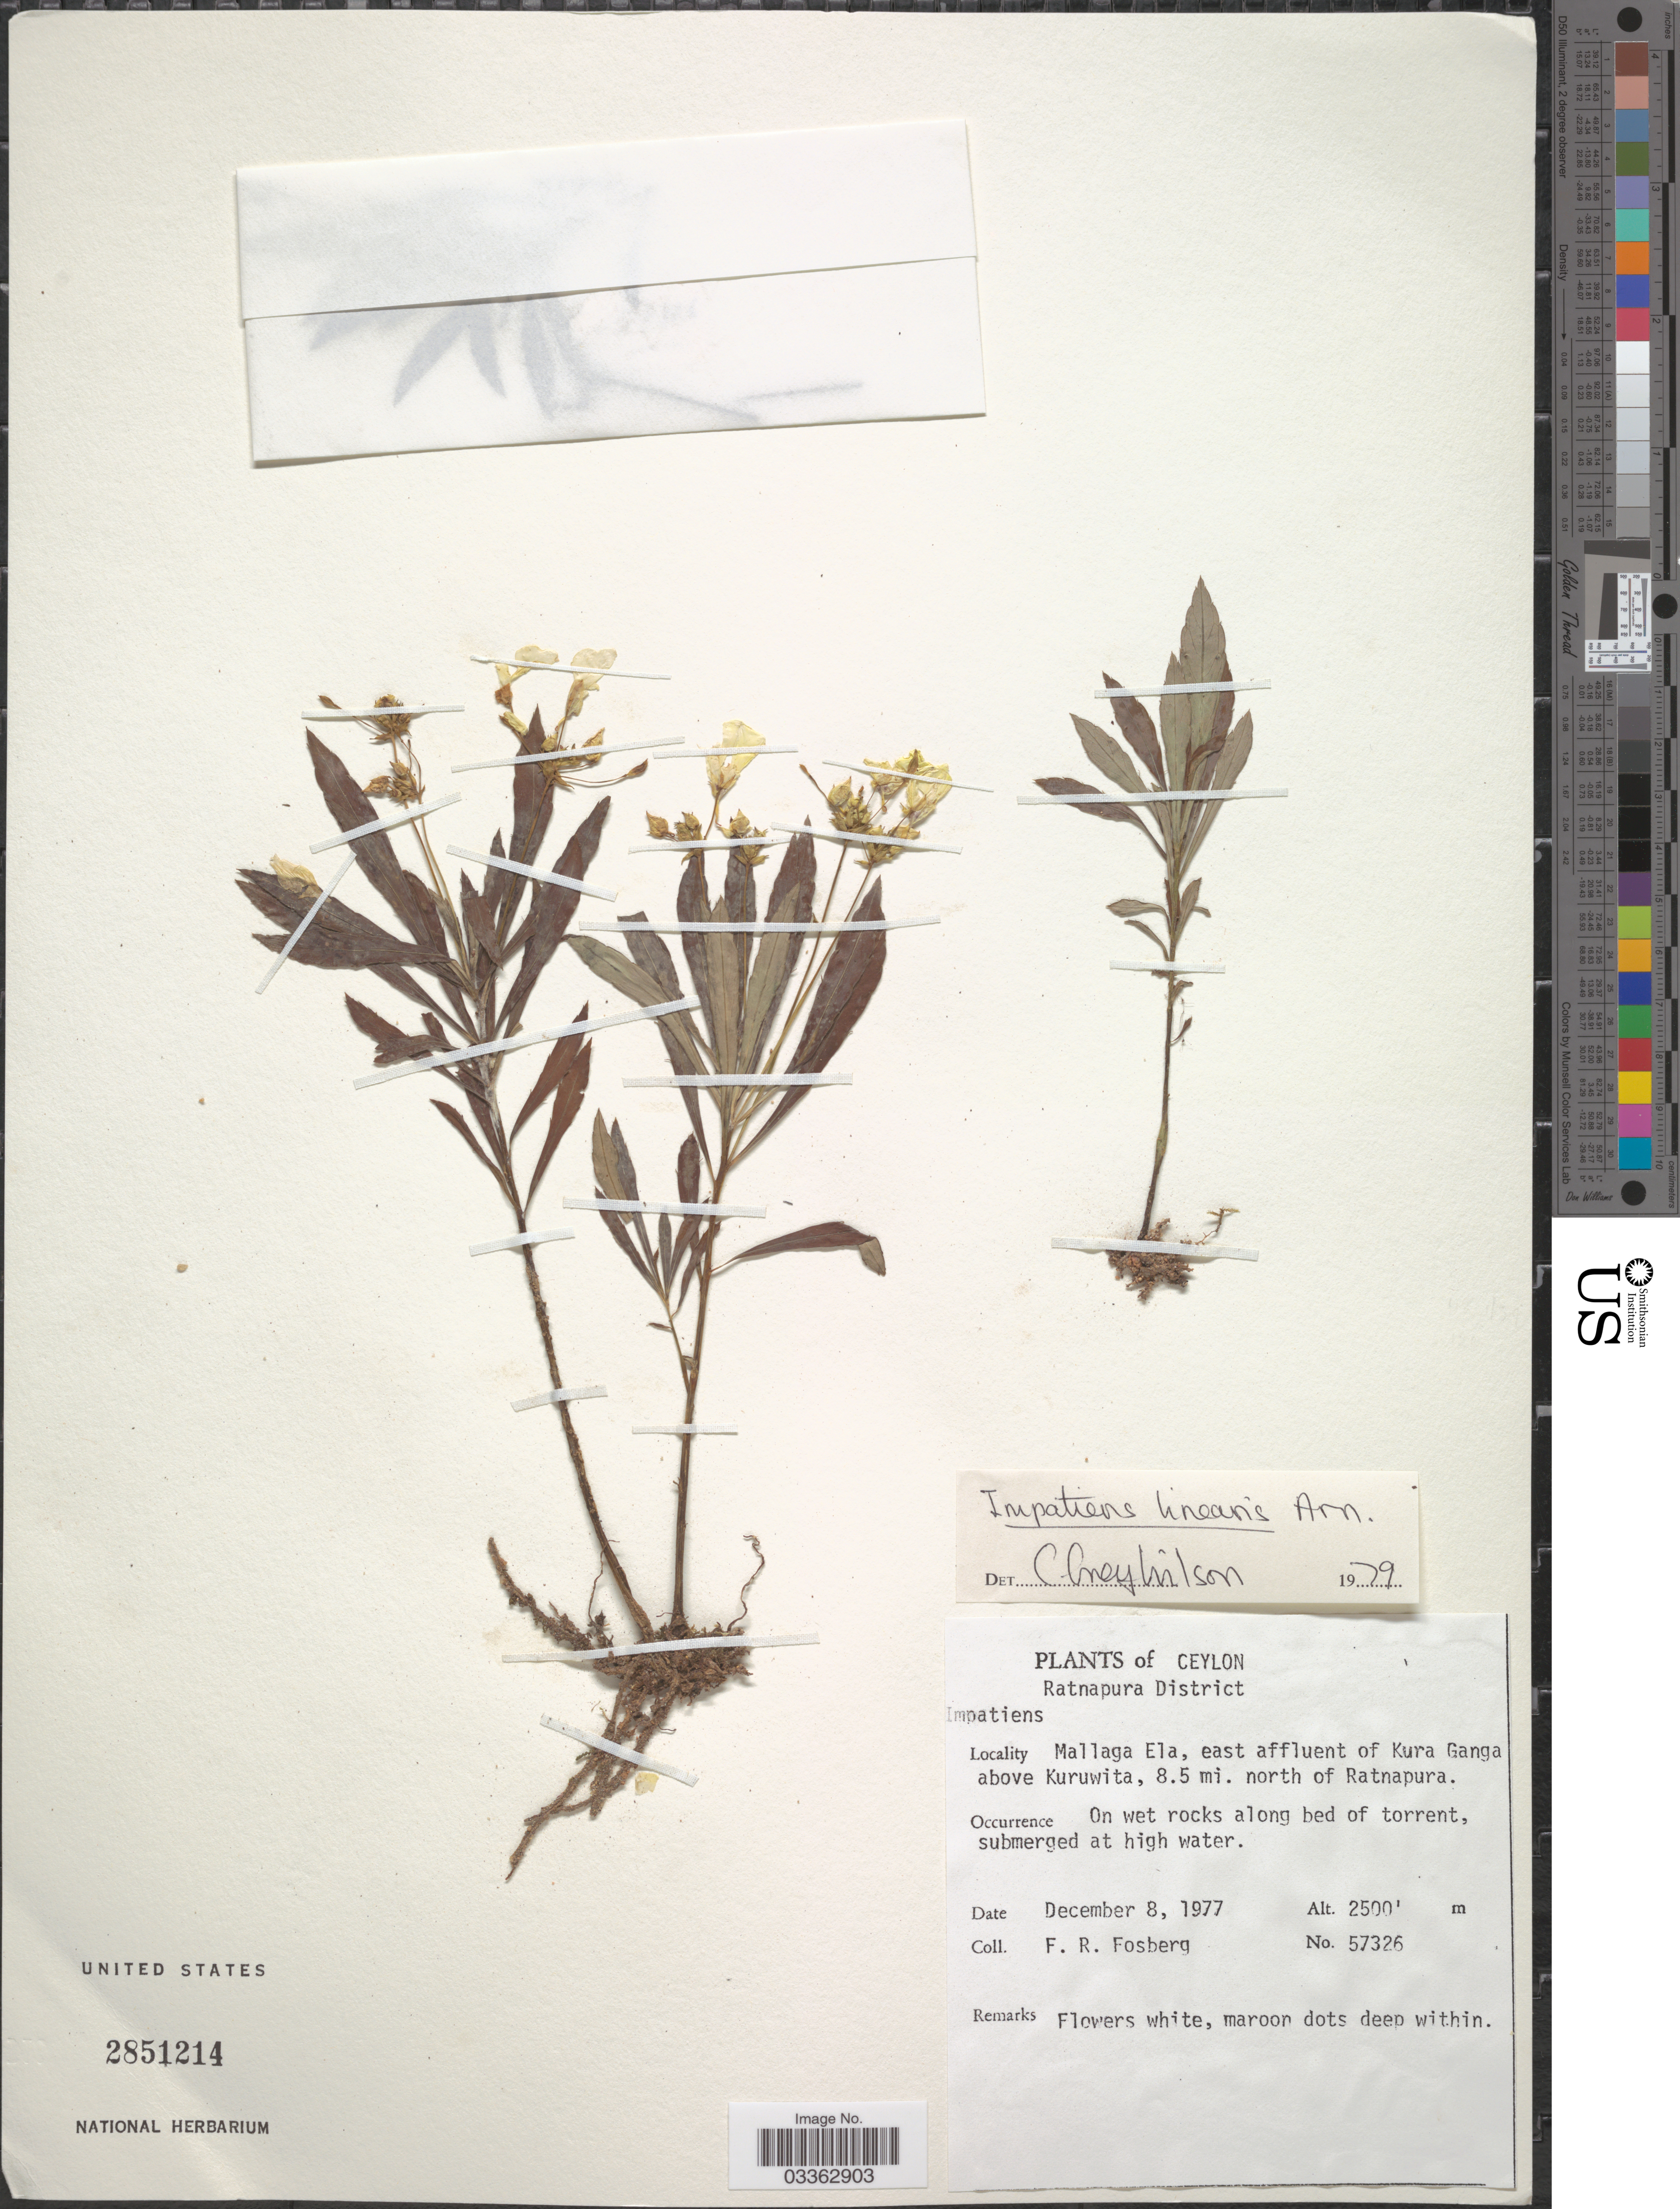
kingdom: Plantae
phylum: Tracheophyta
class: Magnoliopsida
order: Ericales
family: Balsaminaceae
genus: Impatiens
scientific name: Impatiens linearis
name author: Arn.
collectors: F. R. Fosberg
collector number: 57326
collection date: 1977-12-08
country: Sri Lanka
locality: Ceylon. Ratnapura District. Mallaga Ela, east affluent of Kura Ganga above Kuruwita, 8.5 mi. north of Ratnapura.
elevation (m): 762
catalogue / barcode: US 2851214